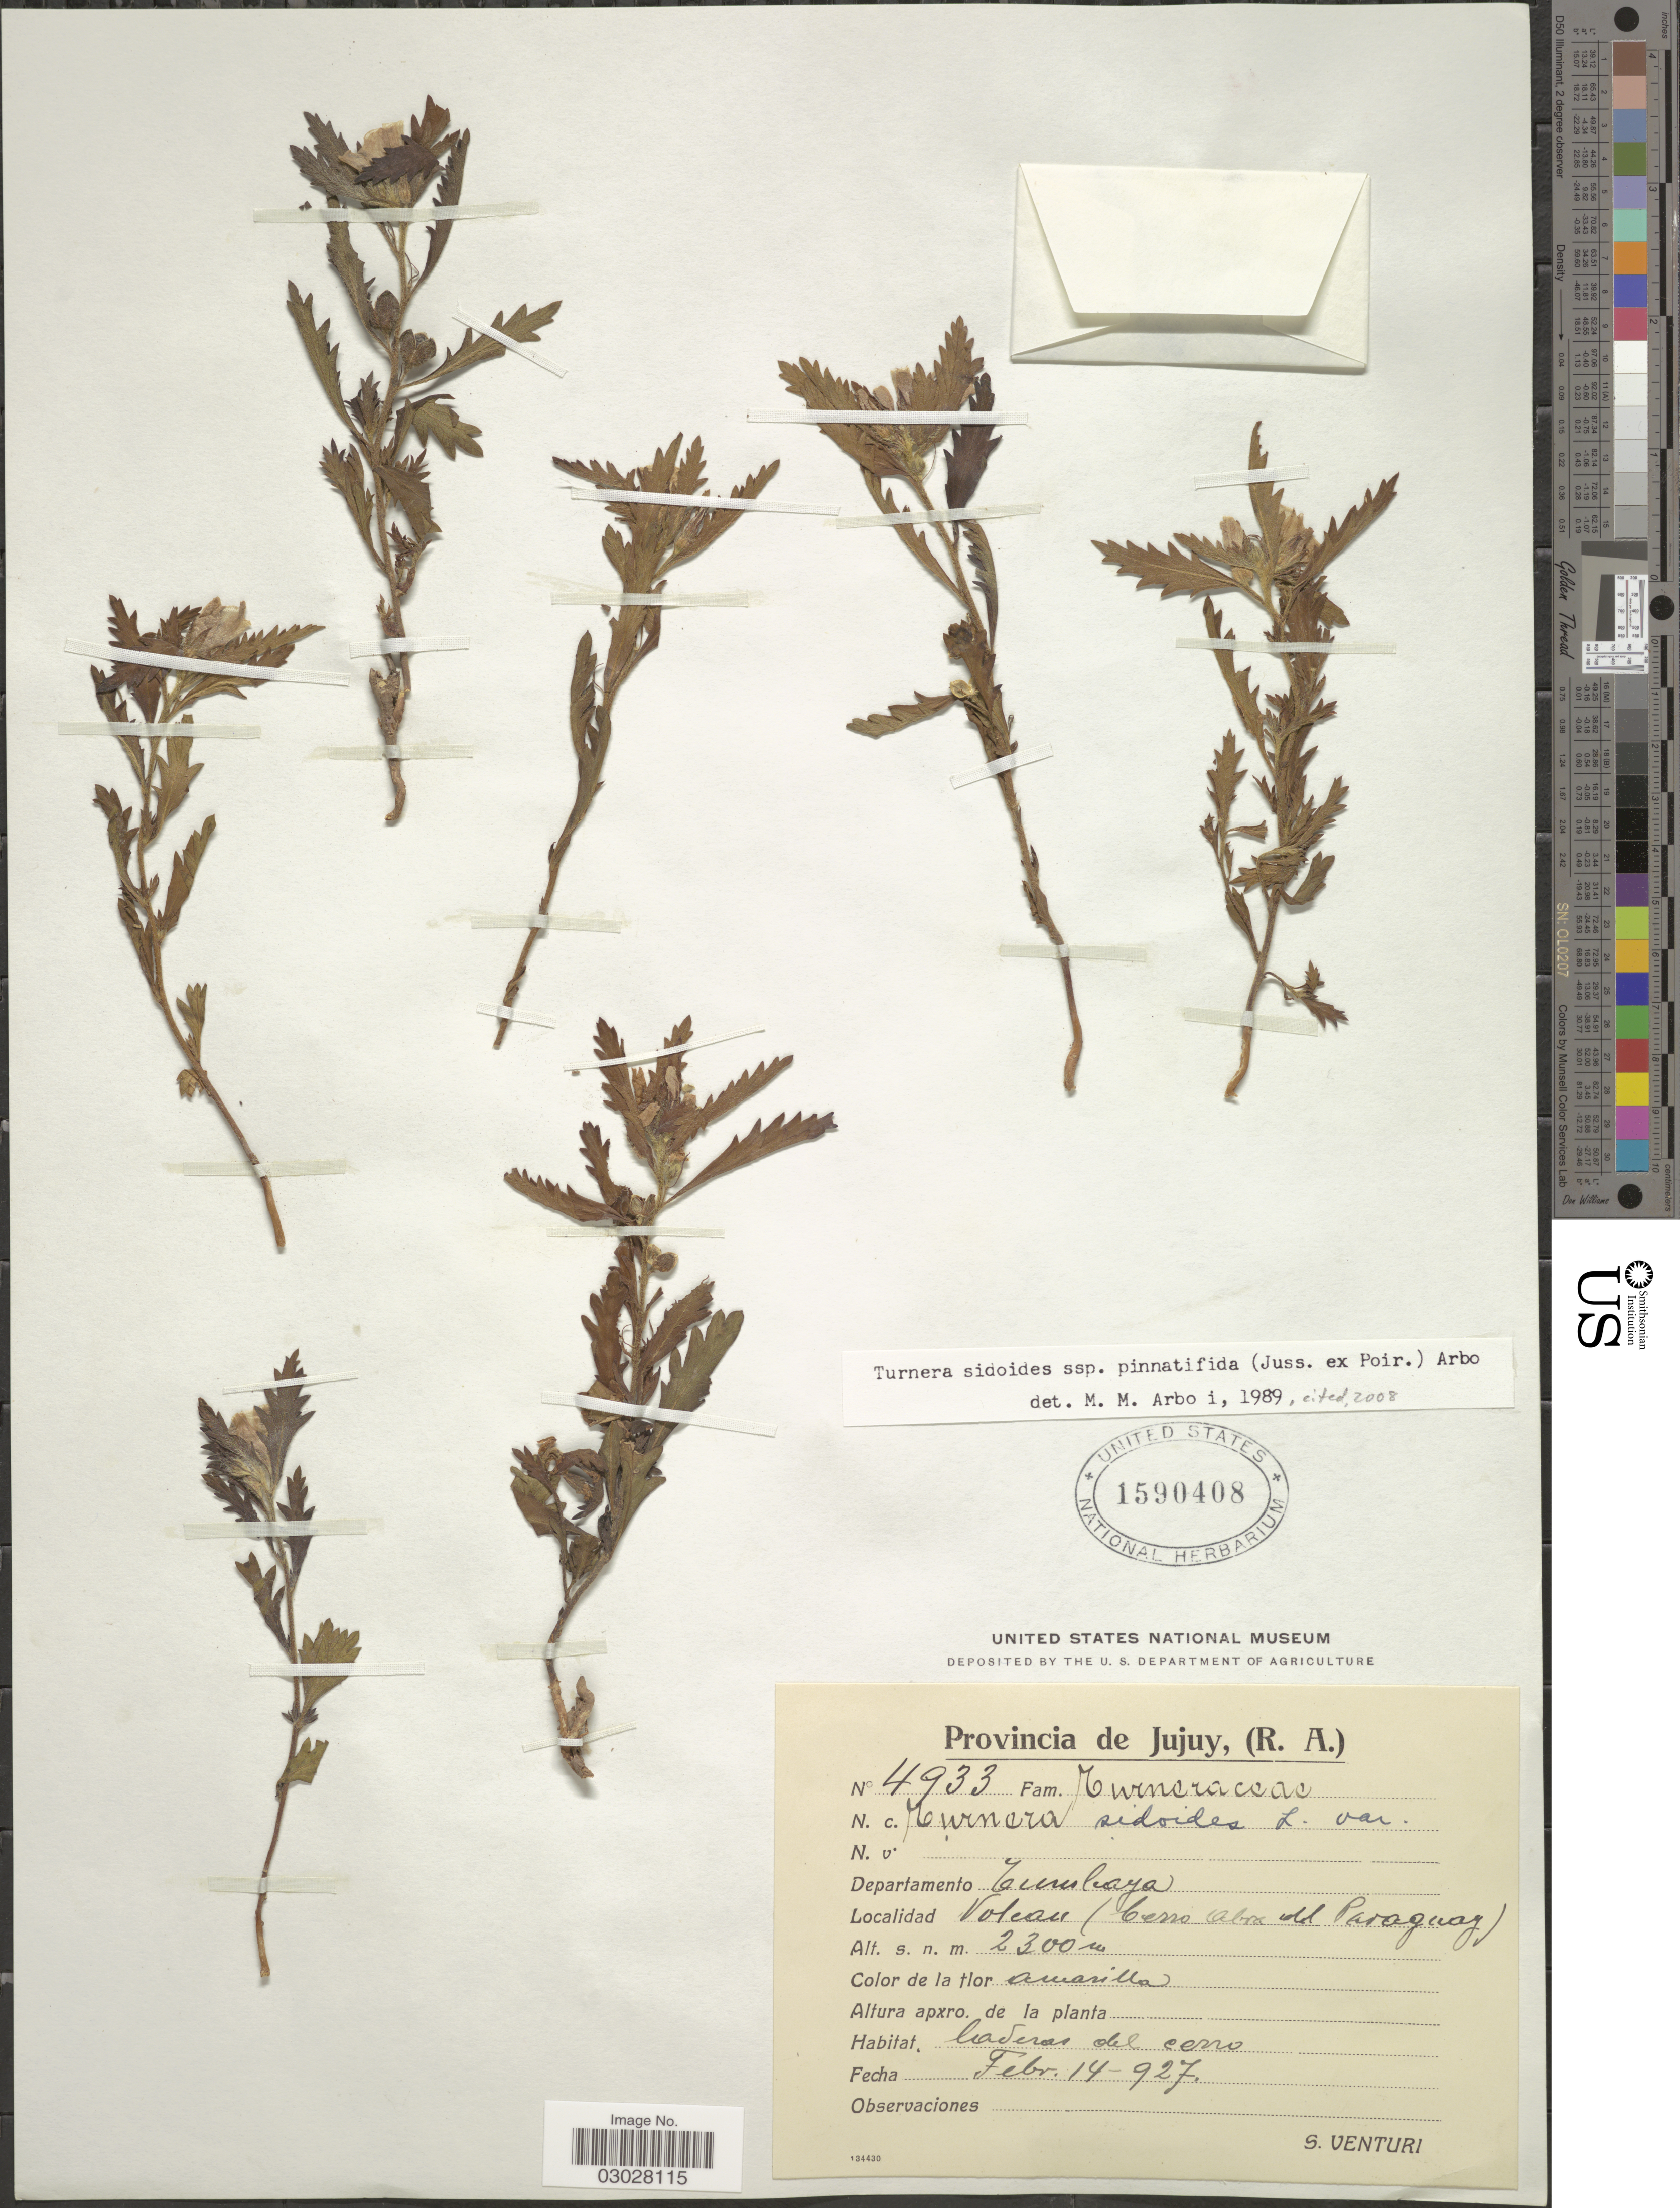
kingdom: Plantae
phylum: Tracheophyta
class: Magnoliopsida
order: Malpighiales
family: Turneraceae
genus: Turnera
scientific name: Turnera sidoides subsp. pinnatifida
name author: (Juss. ex Poir.) Arbo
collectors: S. Venturi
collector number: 4933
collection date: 1927-02-14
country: Argentina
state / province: Jujuy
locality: Provincia de Jujuy, (R.A.). Departamento Tumlaya. Volcan (Cerro abra del Paraguay).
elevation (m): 2300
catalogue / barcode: US 1590408